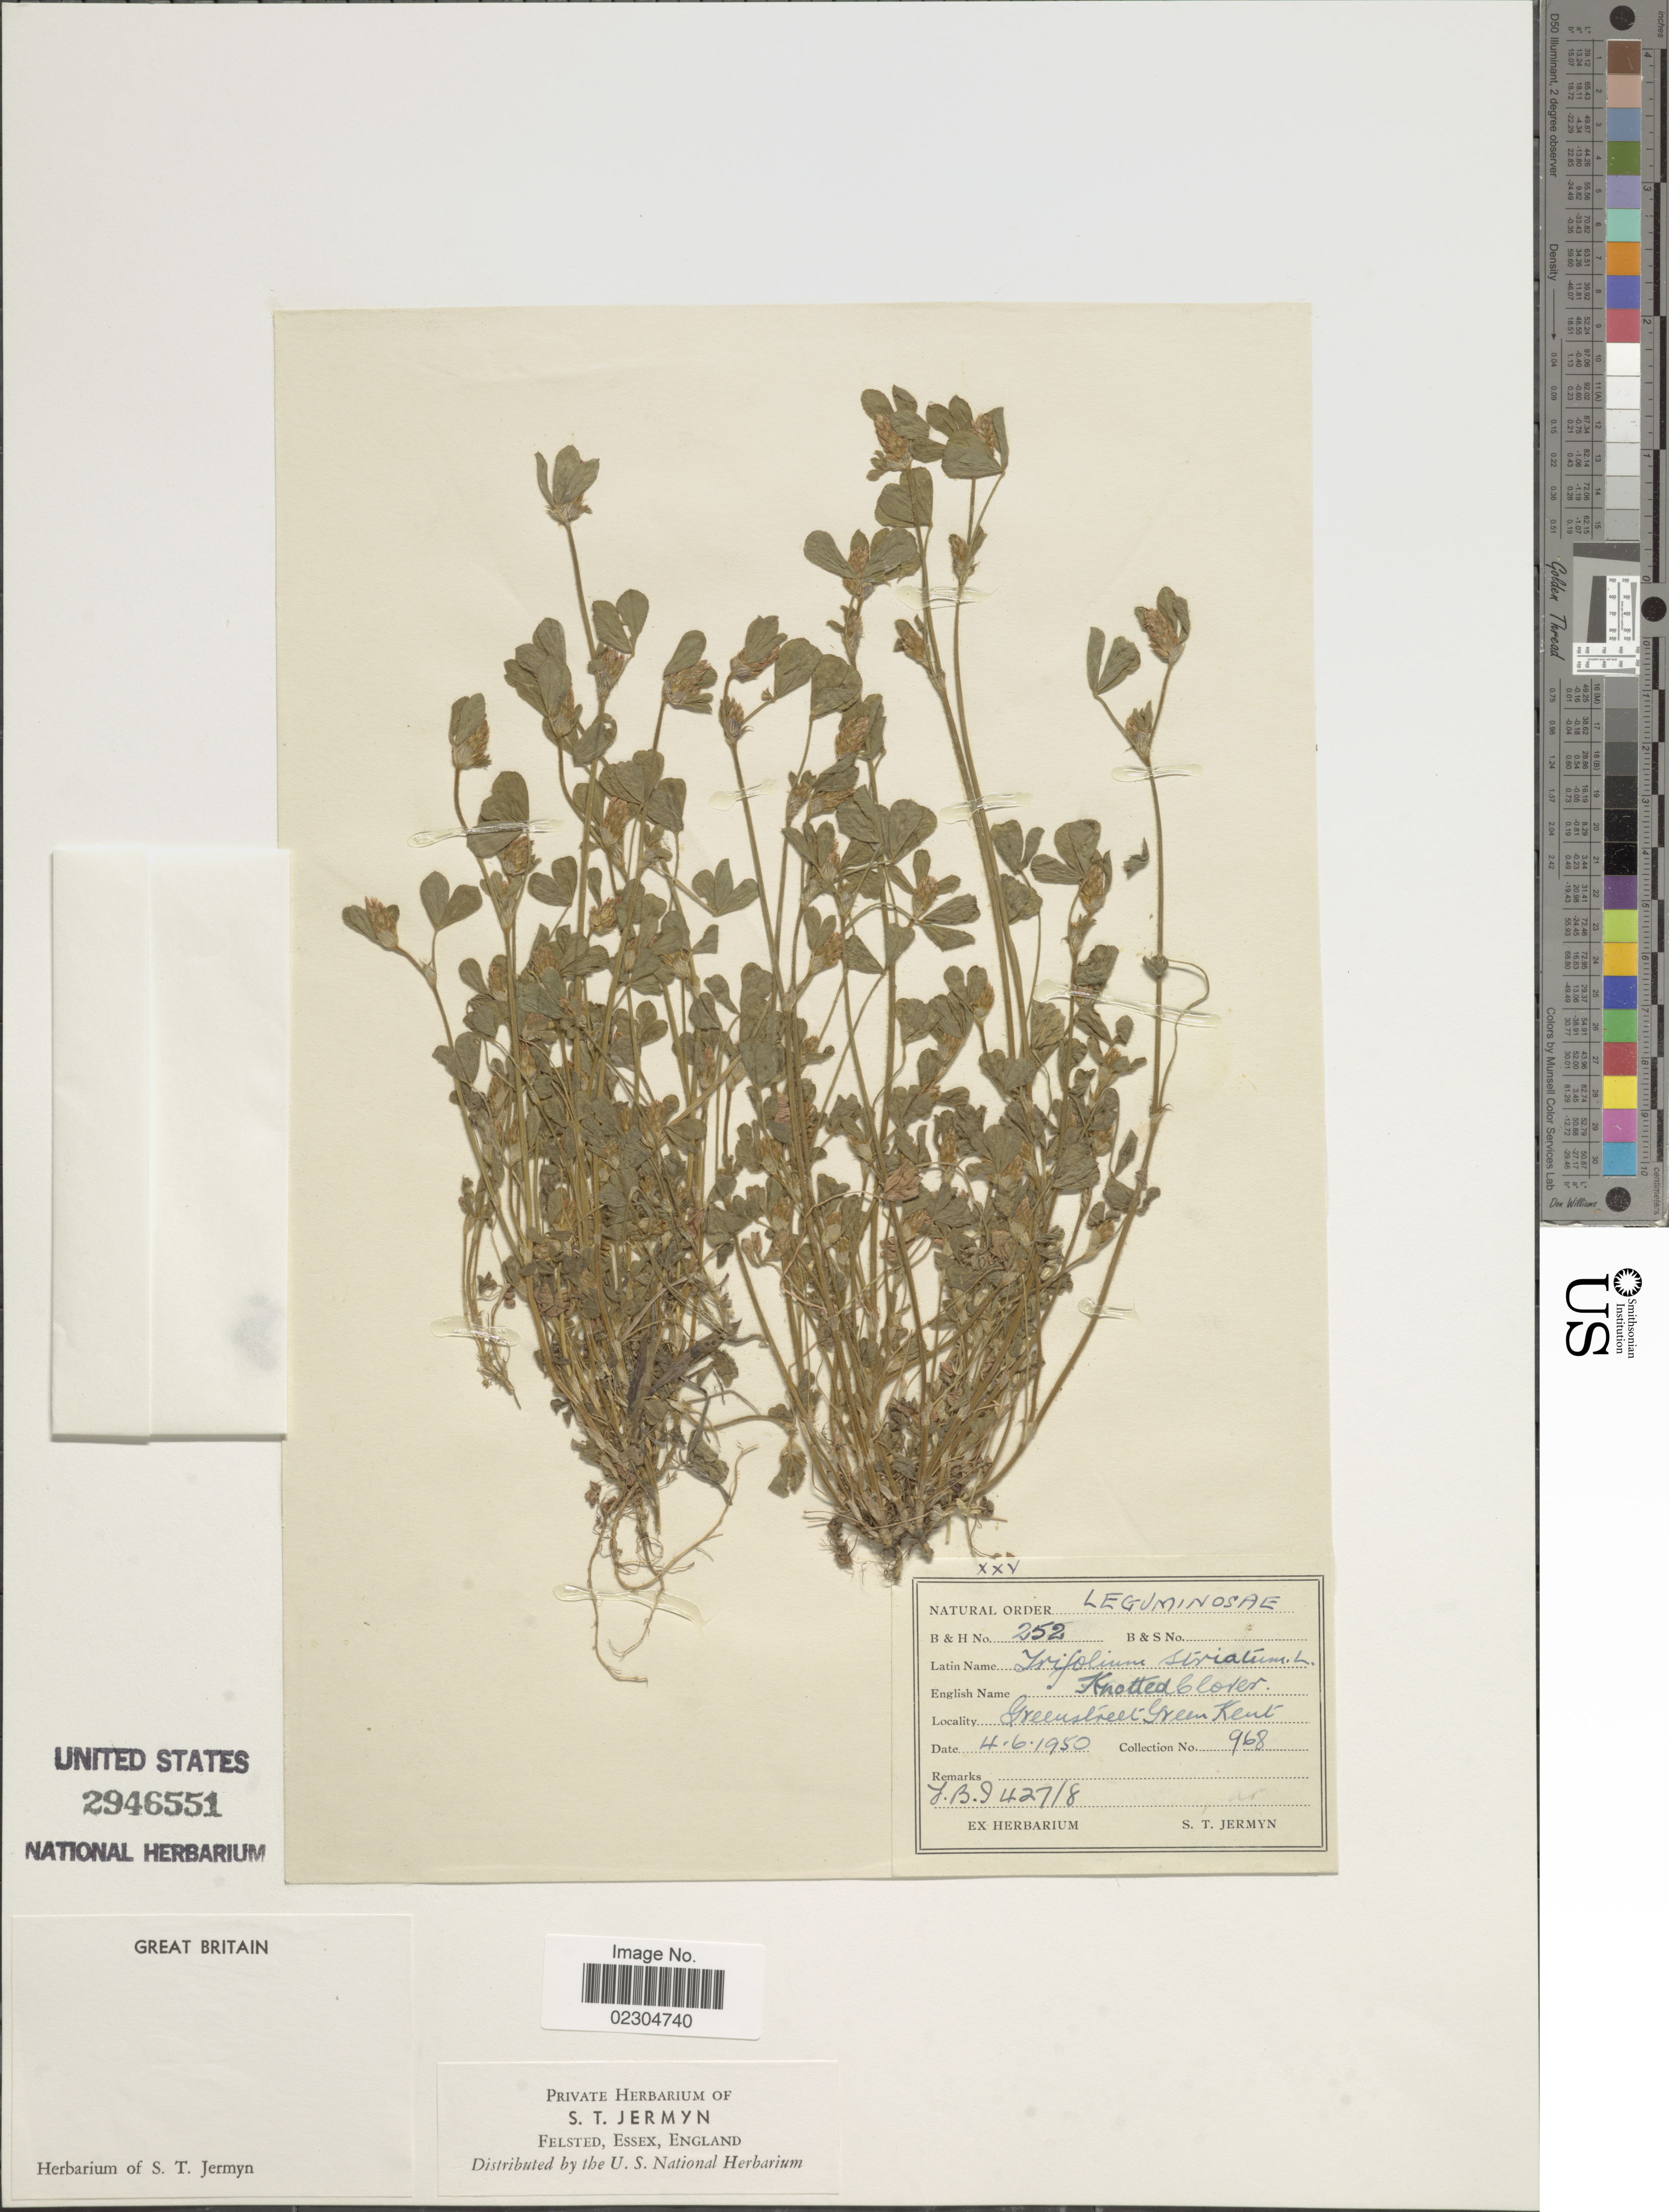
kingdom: Plantae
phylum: Tracheophyta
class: Magnoliopsida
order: Fabales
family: Fabaceae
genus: Trifolium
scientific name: Trifolium striatum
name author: L.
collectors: ex herb. S. T. Jermyn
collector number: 968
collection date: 1950-06-04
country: United Kingdom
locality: Greenstreet Green Kent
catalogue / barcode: US 2946551